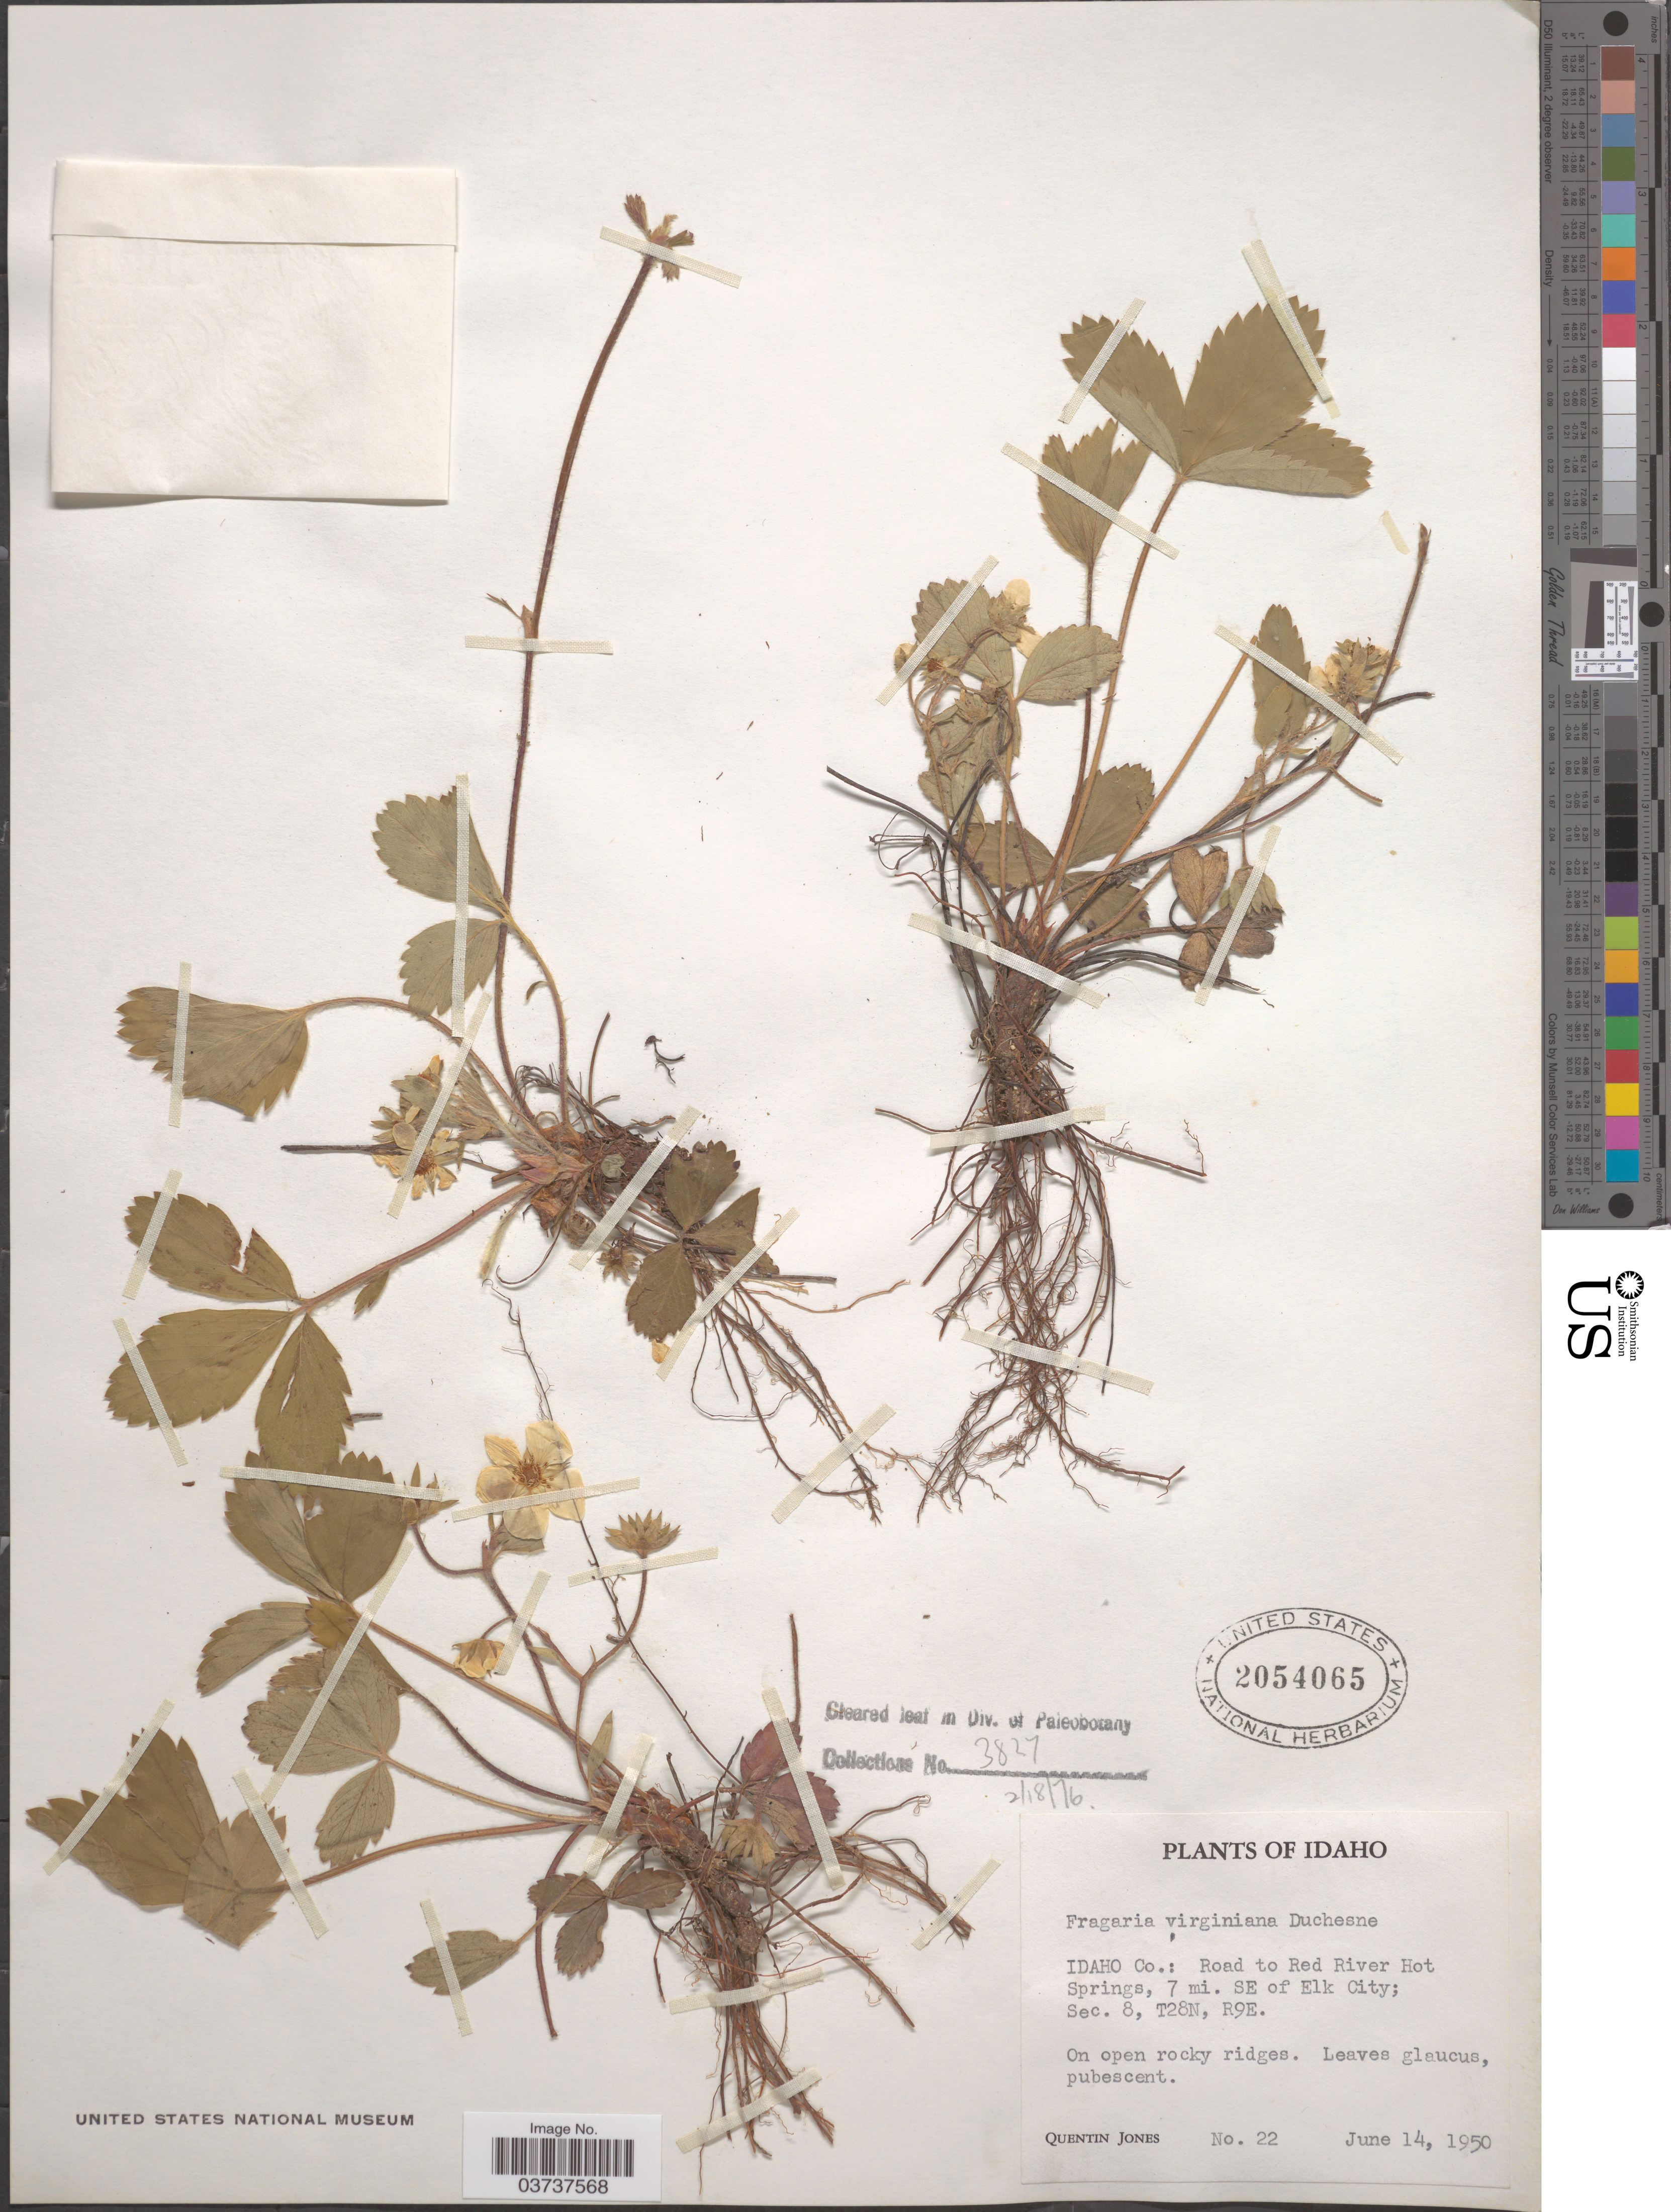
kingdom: Plantae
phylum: Tracheophyta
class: Magnoliopsida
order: Rosales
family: Rosaceae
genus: Fragaria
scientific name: Fragaria virginiana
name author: Mill.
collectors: Q. Jones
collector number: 22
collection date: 1950-06-14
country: United States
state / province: Idaho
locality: Idaho Co.: Road to Red River Hot Springs, 7 mi. SE of Elk City; Sec. 8, T28N, R9E.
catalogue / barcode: US 2054065